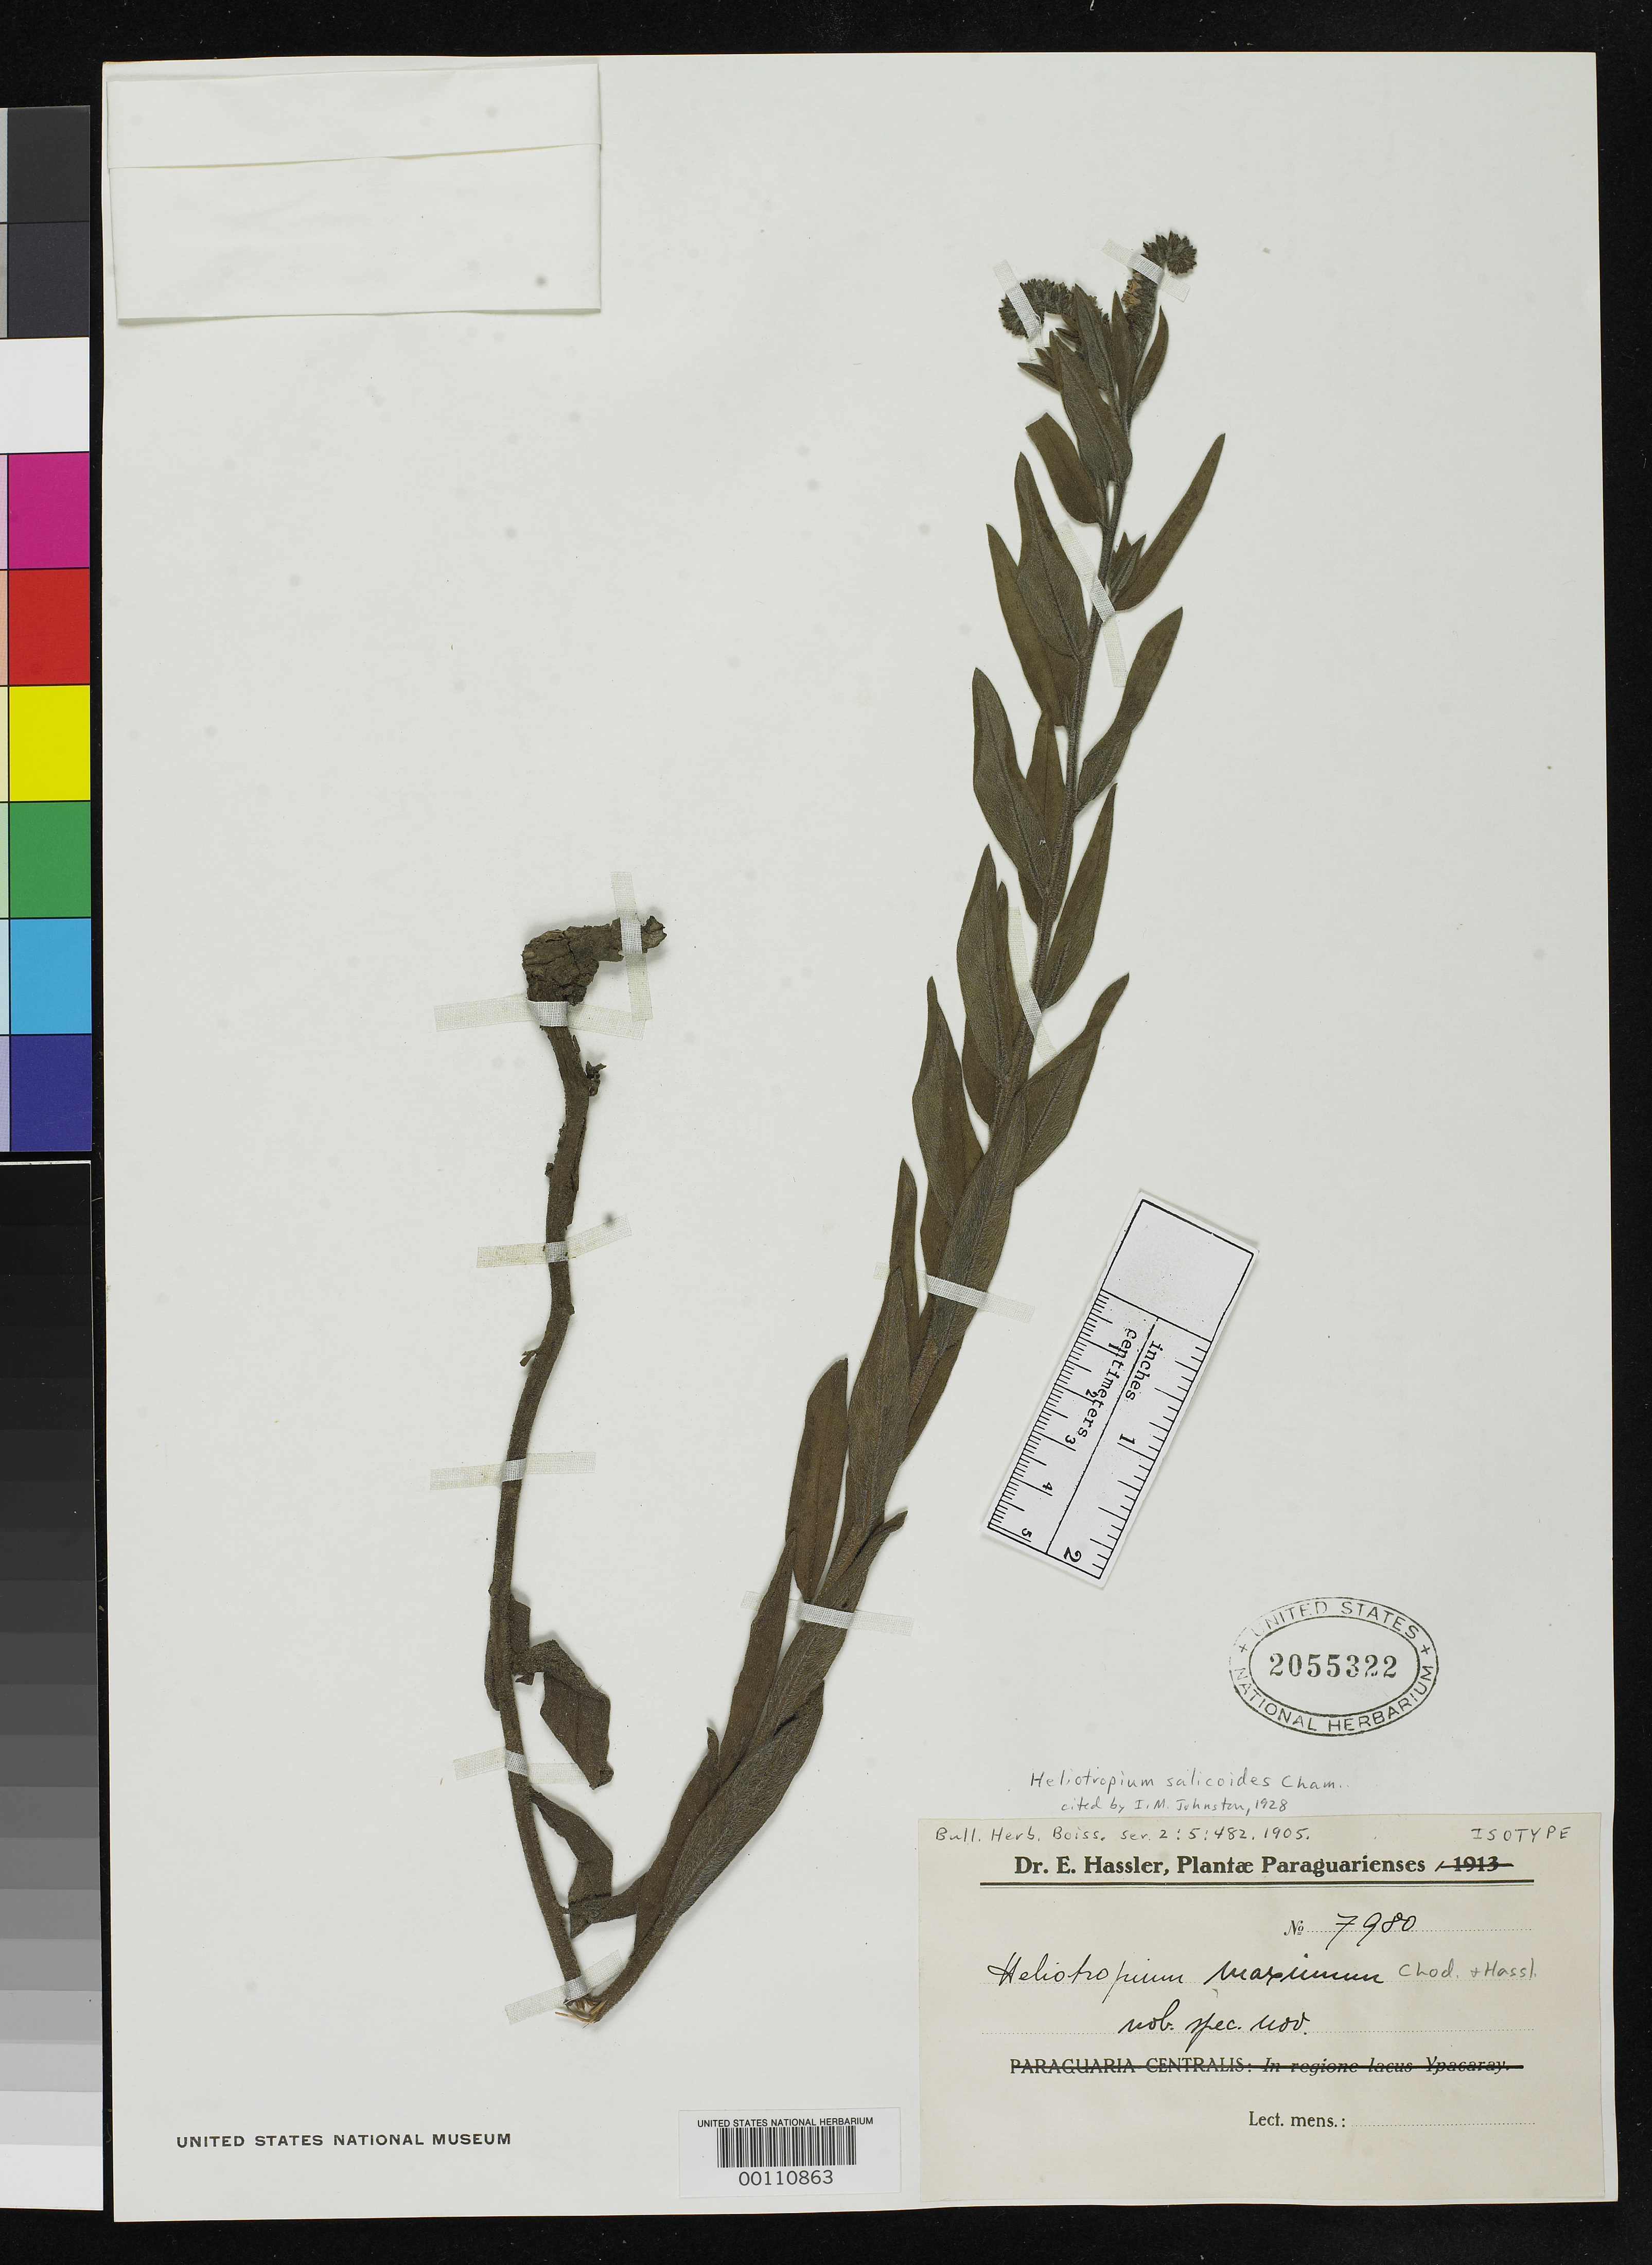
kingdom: Plantae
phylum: Tracheophyta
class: Magnoliopsida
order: Boraginales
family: Heliotropiaceae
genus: Heliotropium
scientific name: Heliotropium maximum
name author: Chodat & Hassl.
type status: Isotype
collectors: E. Hassler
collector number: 7980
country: Paraguay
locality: Apa.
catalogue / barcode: US 2055322